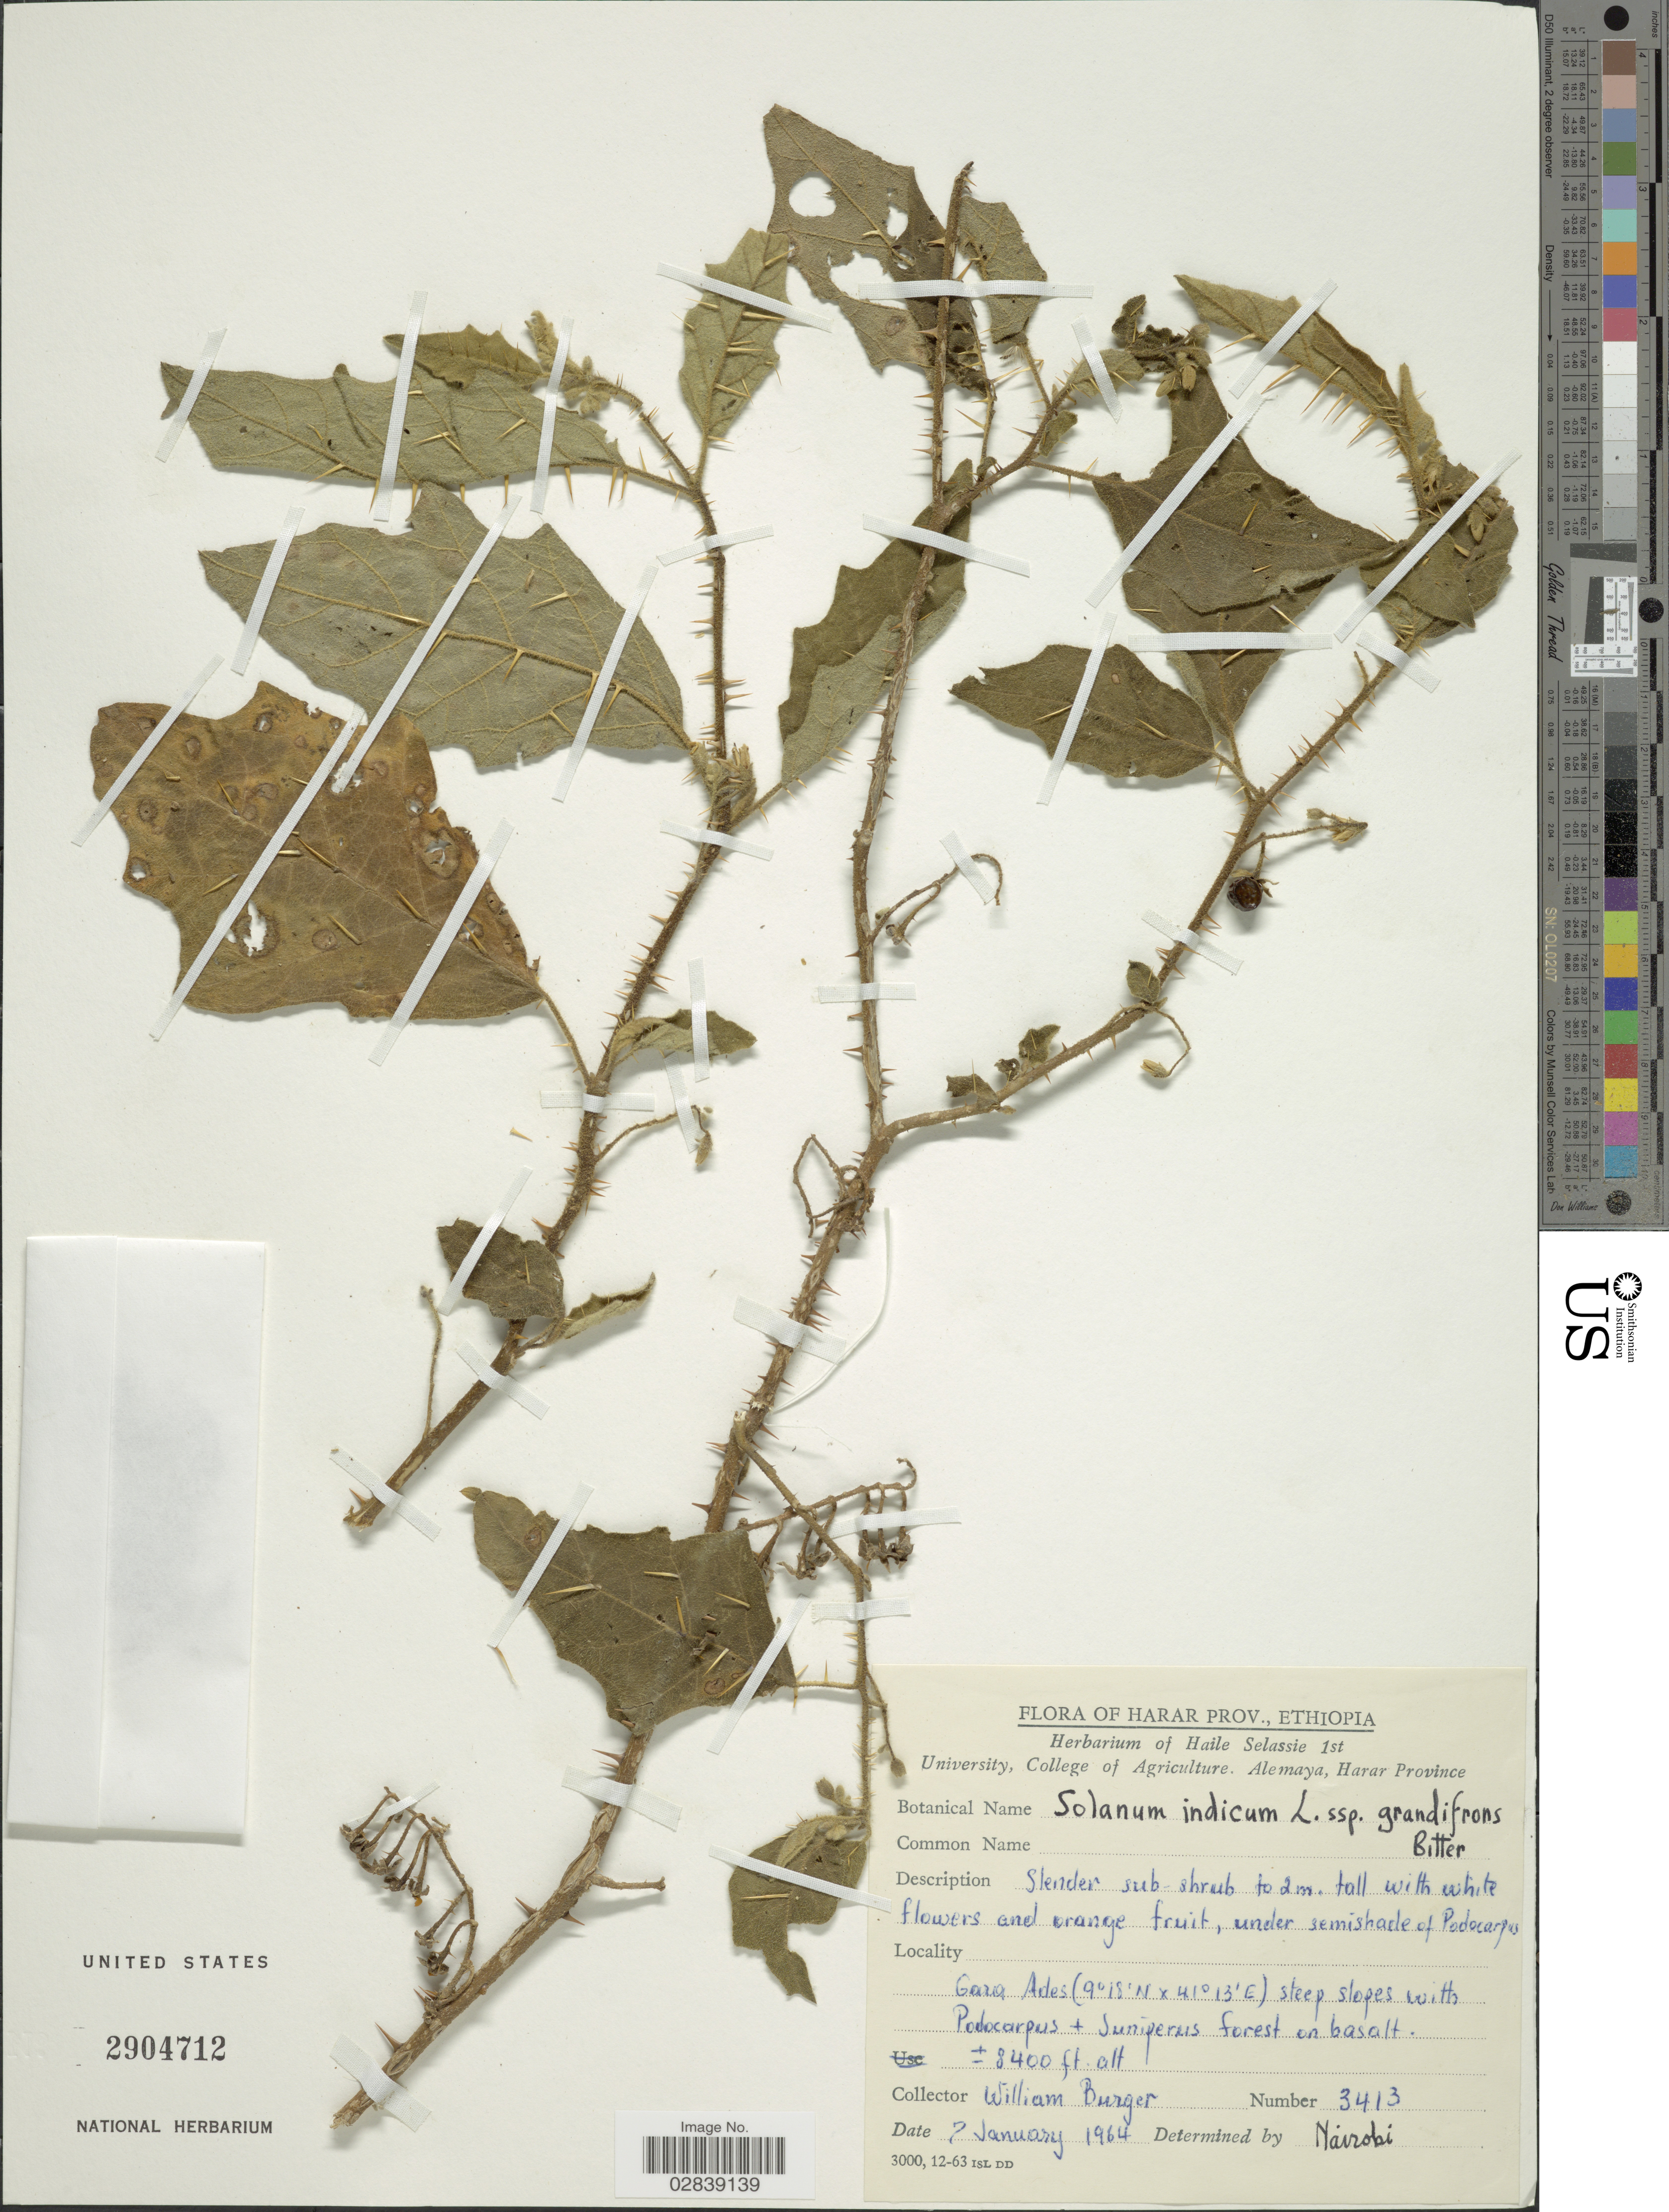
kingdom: Plantae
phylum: Tracheophyta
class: Magnoliopsida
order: Solanales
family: Solanaceae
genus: Solanum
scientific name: Solanum anguivi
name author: Lam.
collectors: W. Burger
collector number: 3413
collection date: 1964-01-07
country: Ethiopia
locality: Harar Prov. Gara Ades.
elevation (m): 2560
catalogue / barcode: US 2904712